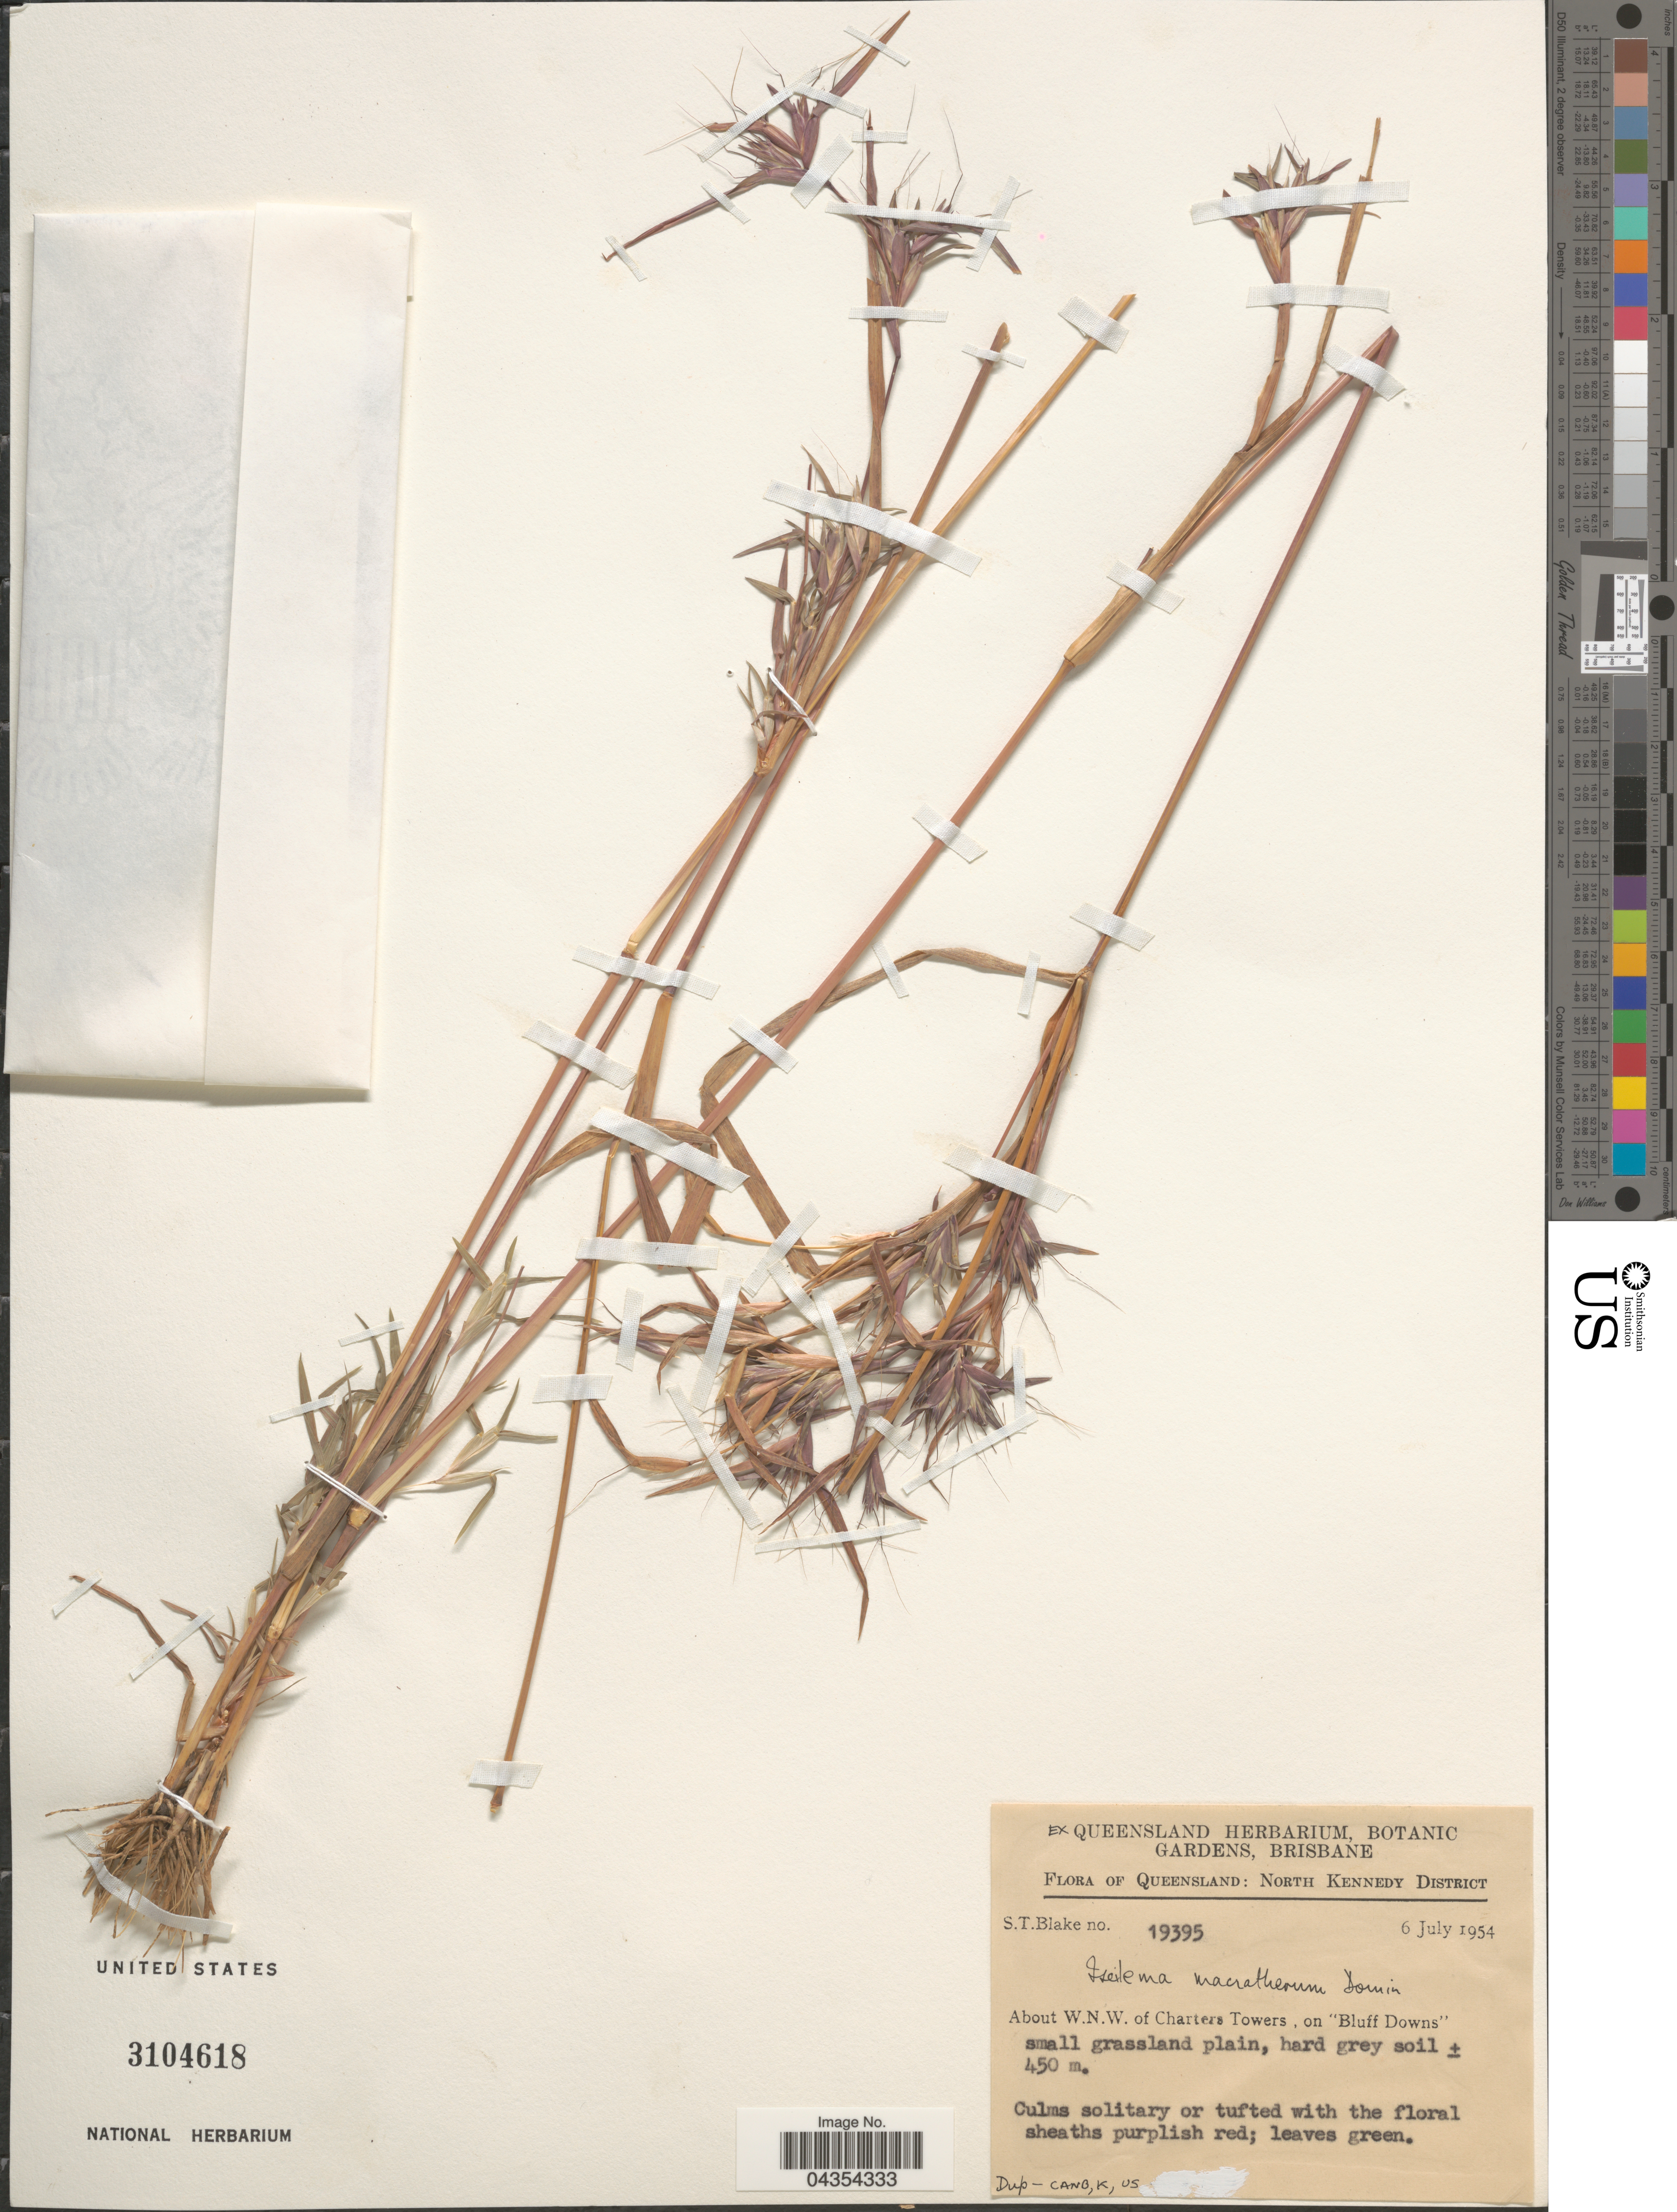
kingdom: Plantae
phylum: Tracheophyta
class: Liliopsida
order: Poales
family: Poaceae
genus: Iseilema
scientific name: Iseilema macratherum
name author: Domin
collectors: S. T. Blake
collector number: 19395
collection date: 1954-07-06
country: Australia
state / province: Queensland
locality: North Kennedy District. About W.N.W. of Charters Towers , on "Bluff Downs".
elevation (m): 450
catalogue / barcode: US 3104618